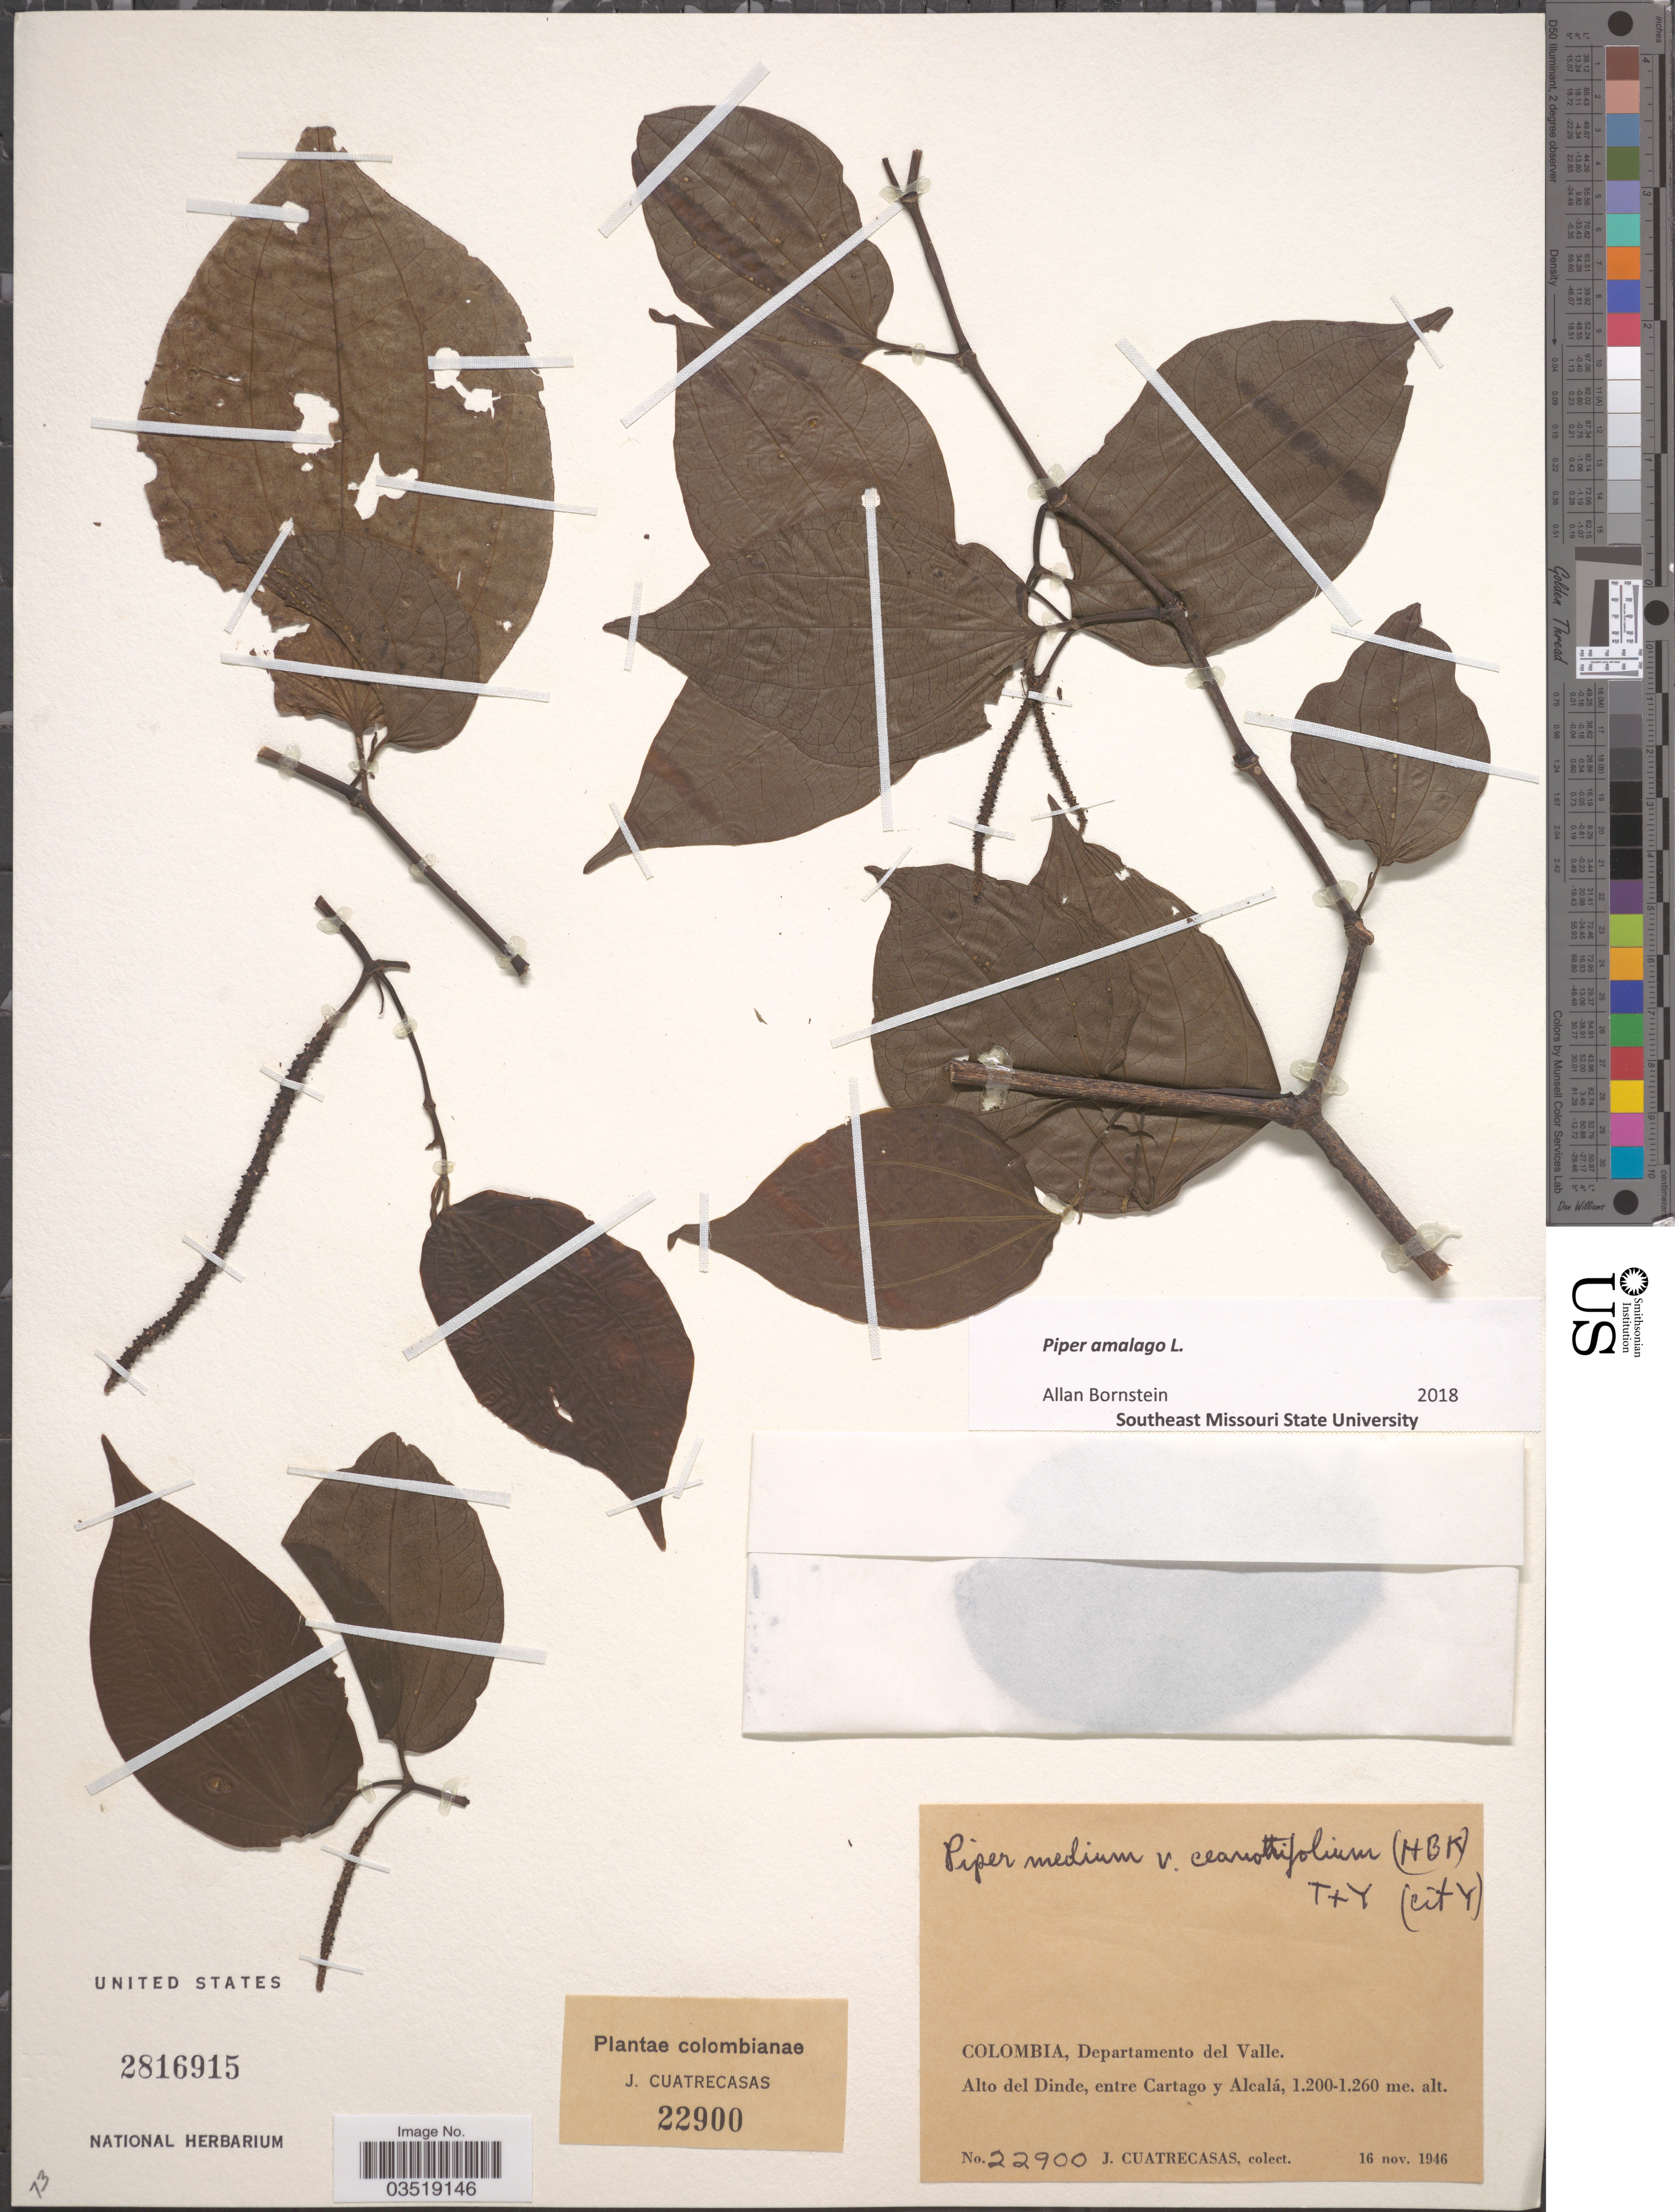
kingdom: Plantae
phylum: Tracheophyta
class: Magnoliopsida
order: Piperales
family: Piperaceae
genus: Piper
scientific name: Piper amalago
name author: L.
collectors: J. Cuatrecasas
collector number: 22900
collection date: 1946-11-16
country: Colombia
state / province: Valle del Cauca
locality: Departamento del Valle. Alto del Dinde, entre Cartago y Alcalá.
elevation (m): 1200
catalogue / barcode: US 2816915